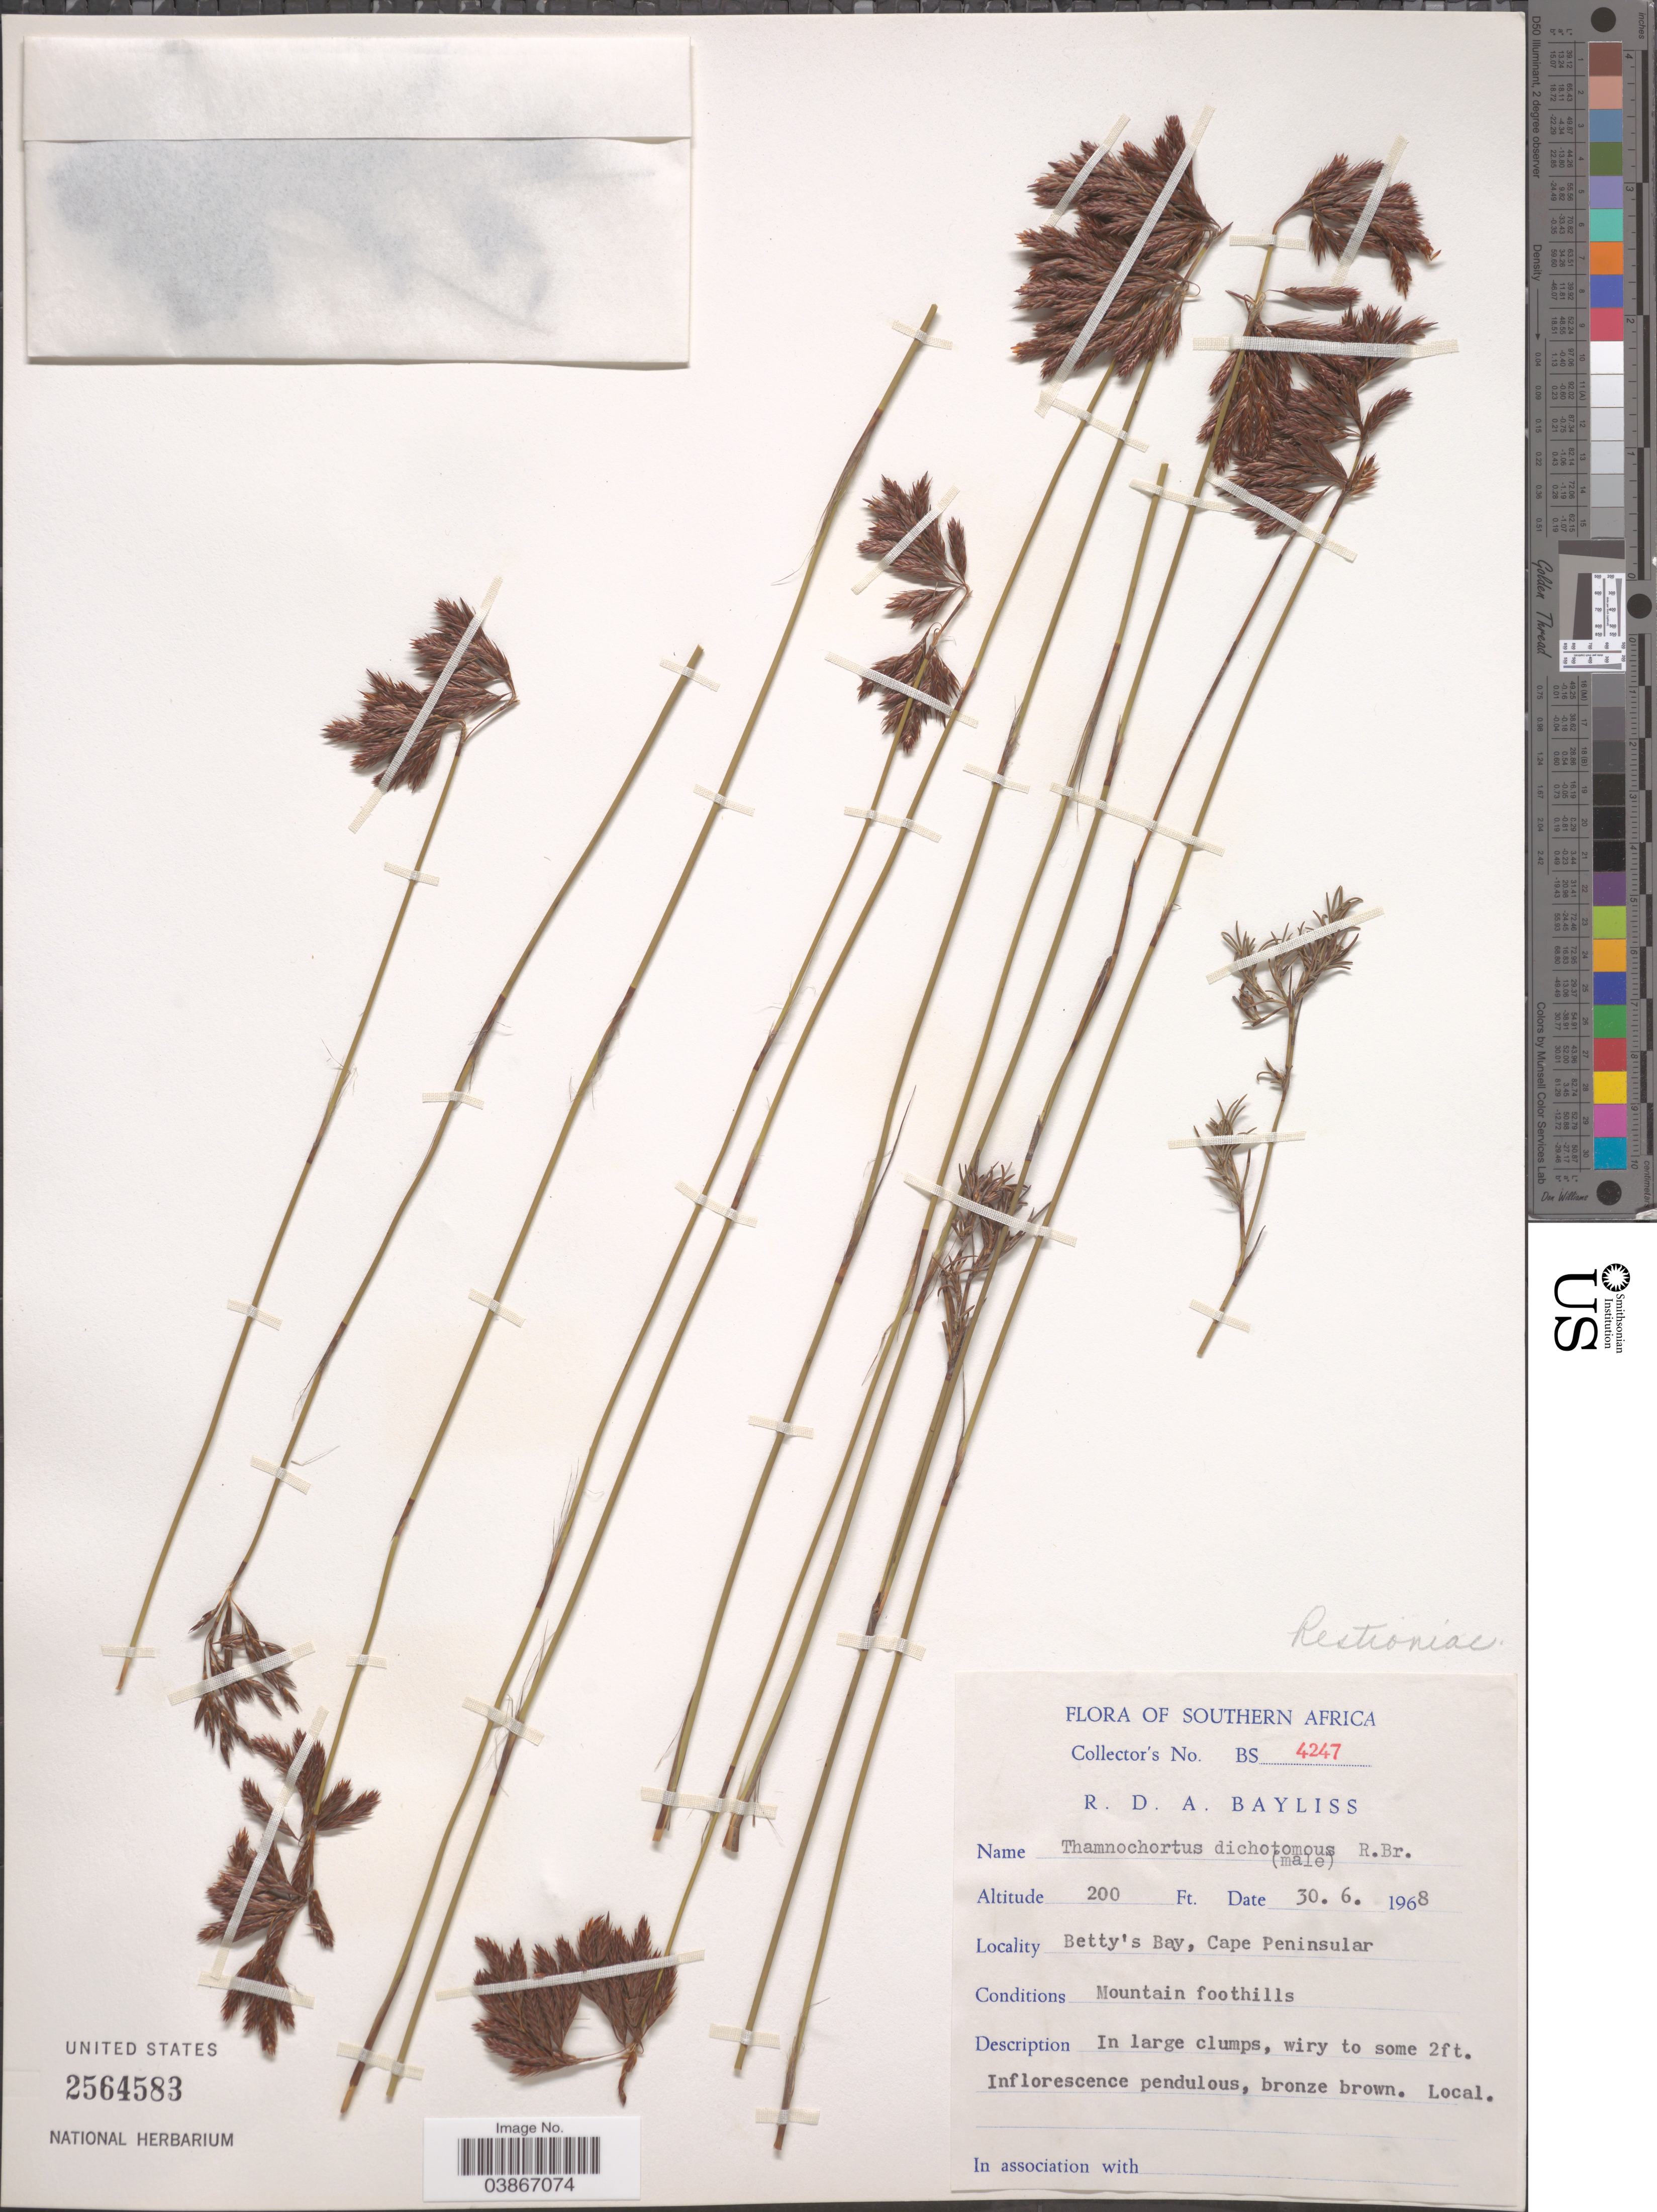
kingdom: Plantae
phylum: Tracheophyta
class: Liliopsida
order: Poales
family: Restionaceae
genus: Thamnochortus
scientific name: Thamnochortus dichotomus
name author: R. Br.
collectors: R. Bayliss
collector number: BS4247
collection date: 1968-06-30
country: South Africa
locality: Southern Africa. Betty's Bay, Cape Peninsular.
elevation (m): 61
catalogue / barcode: US 2564583